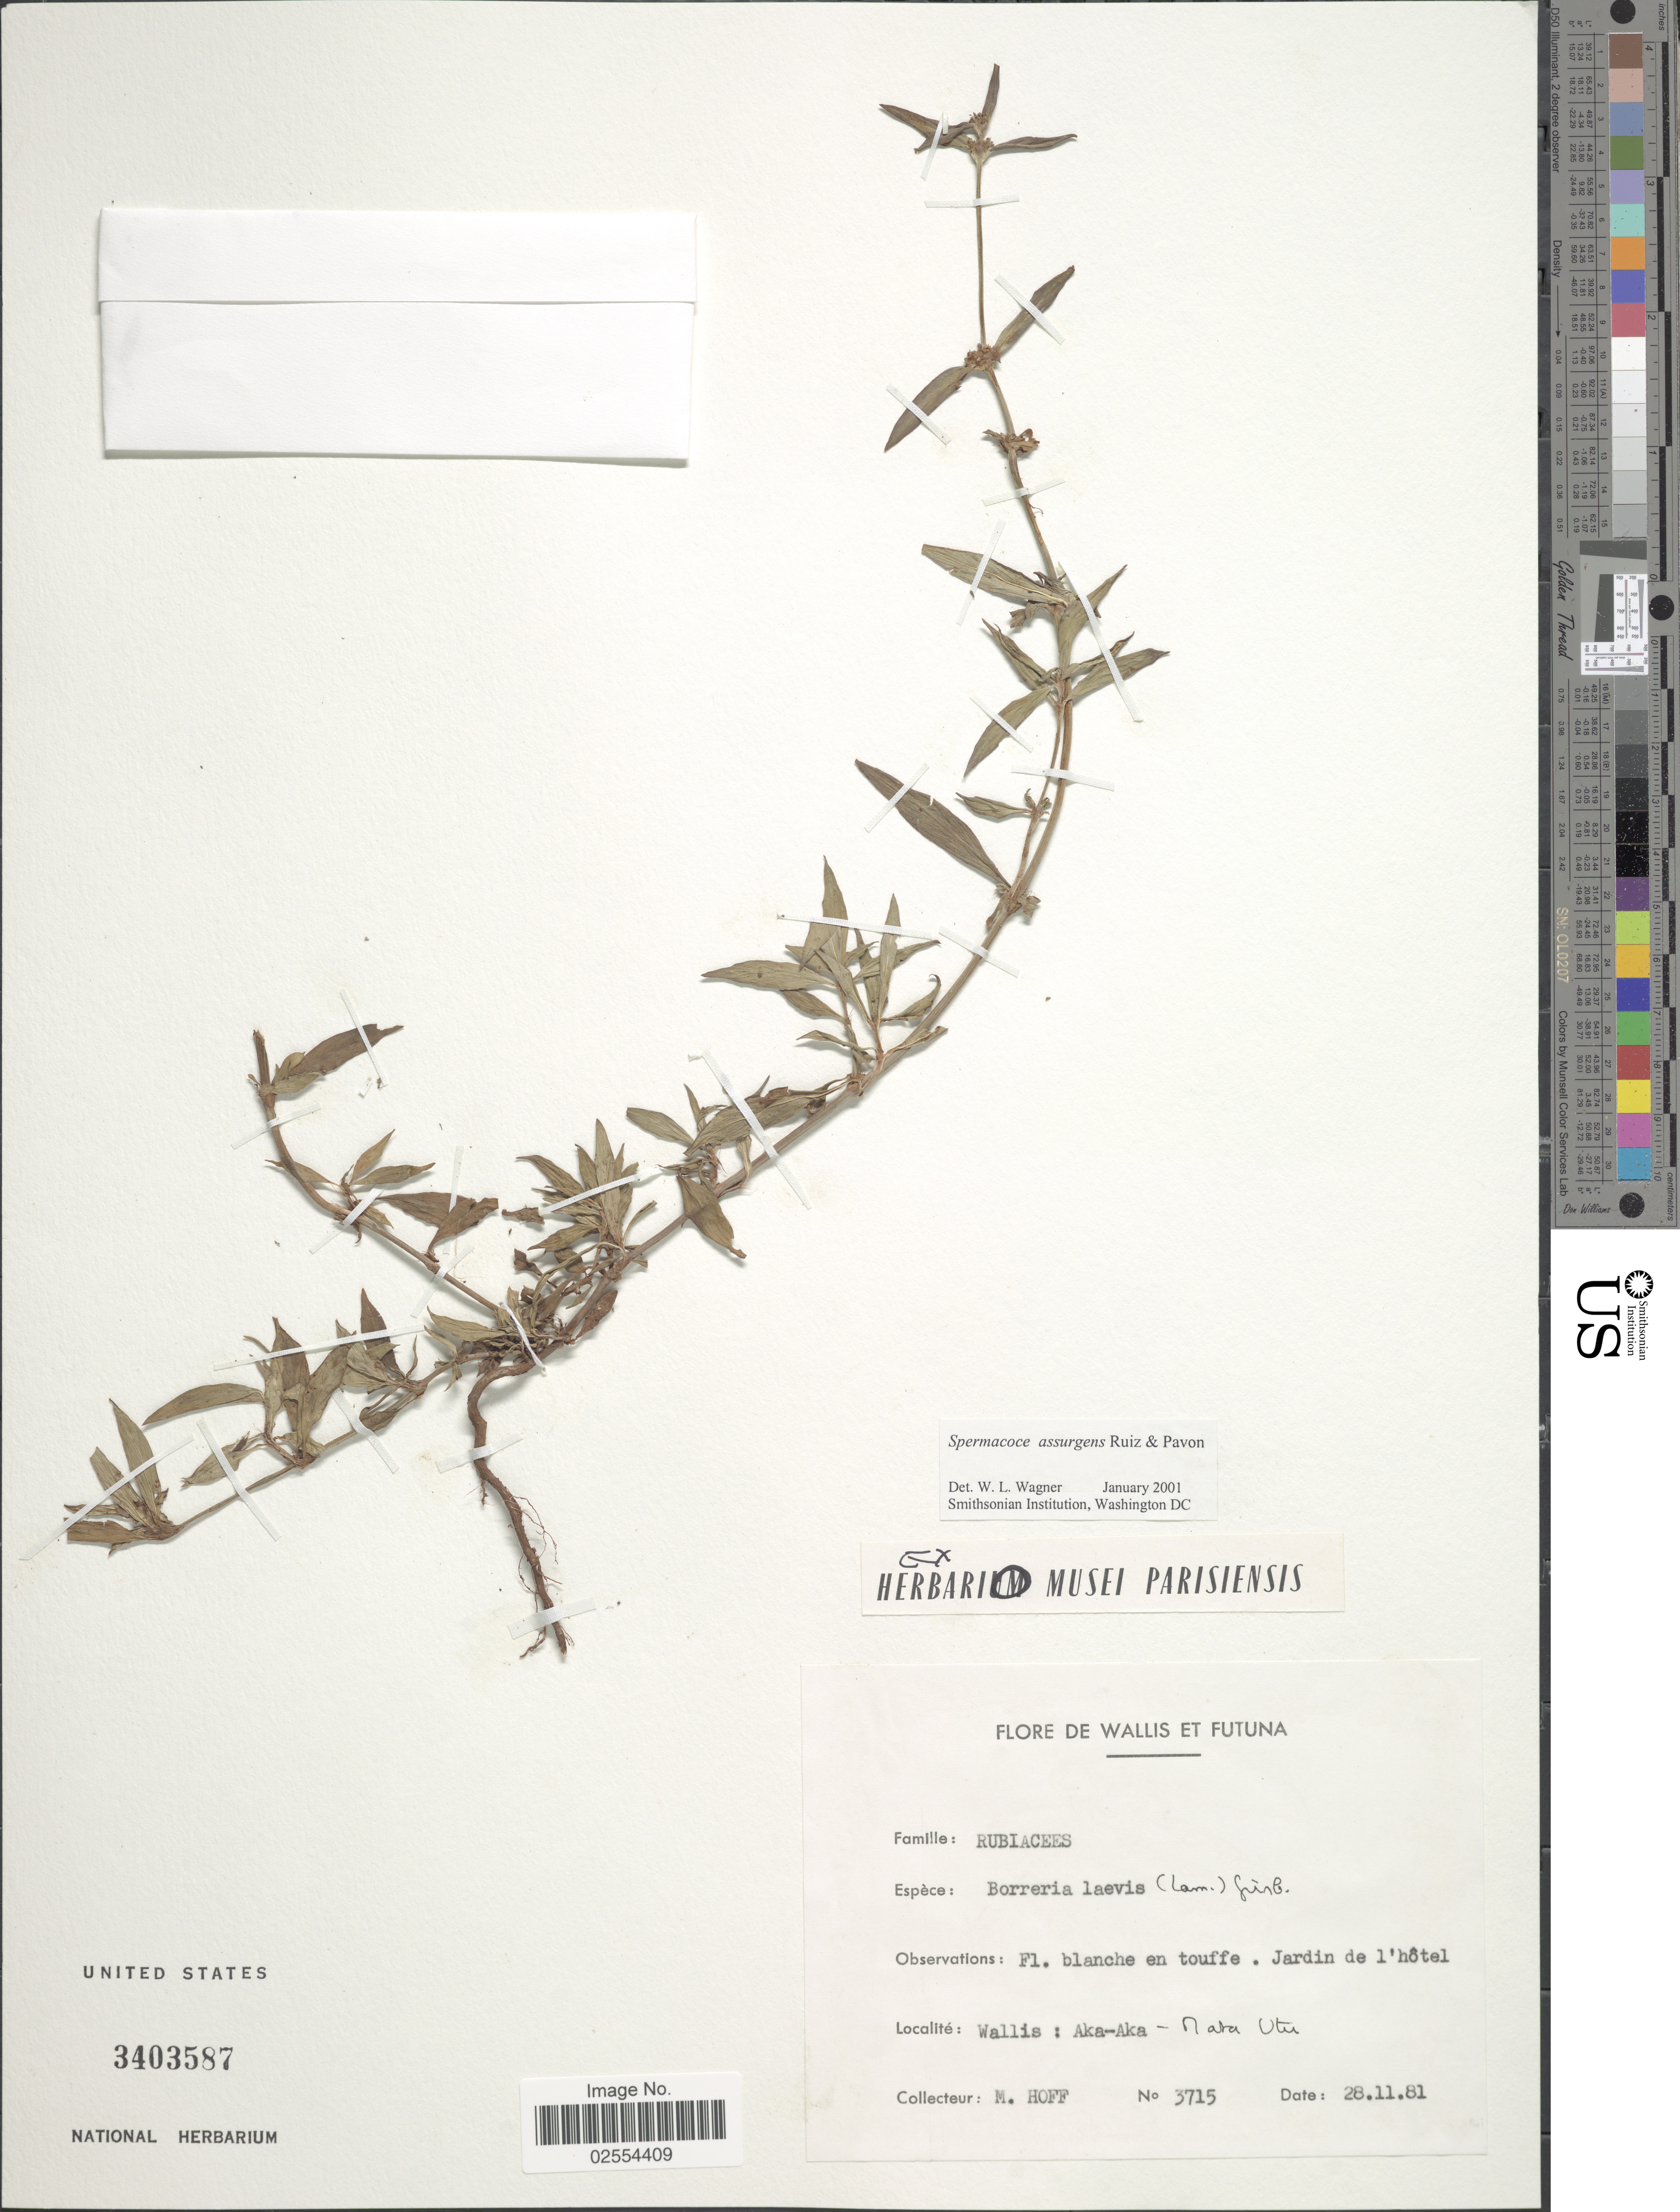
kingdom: Plantae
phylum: Tracheophyta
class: Magnoliopsida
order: Gentianales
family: Rubiaceae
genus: Spermacoce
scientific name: Spermacoce remota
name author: Lam.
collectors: M. Hoff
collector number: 3715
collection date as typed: Transcribed d/m/y: 28/11/81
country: Wallis and Futuna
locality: Wallis: Aka-Aka - Nata Utu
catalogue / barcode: US 3403587